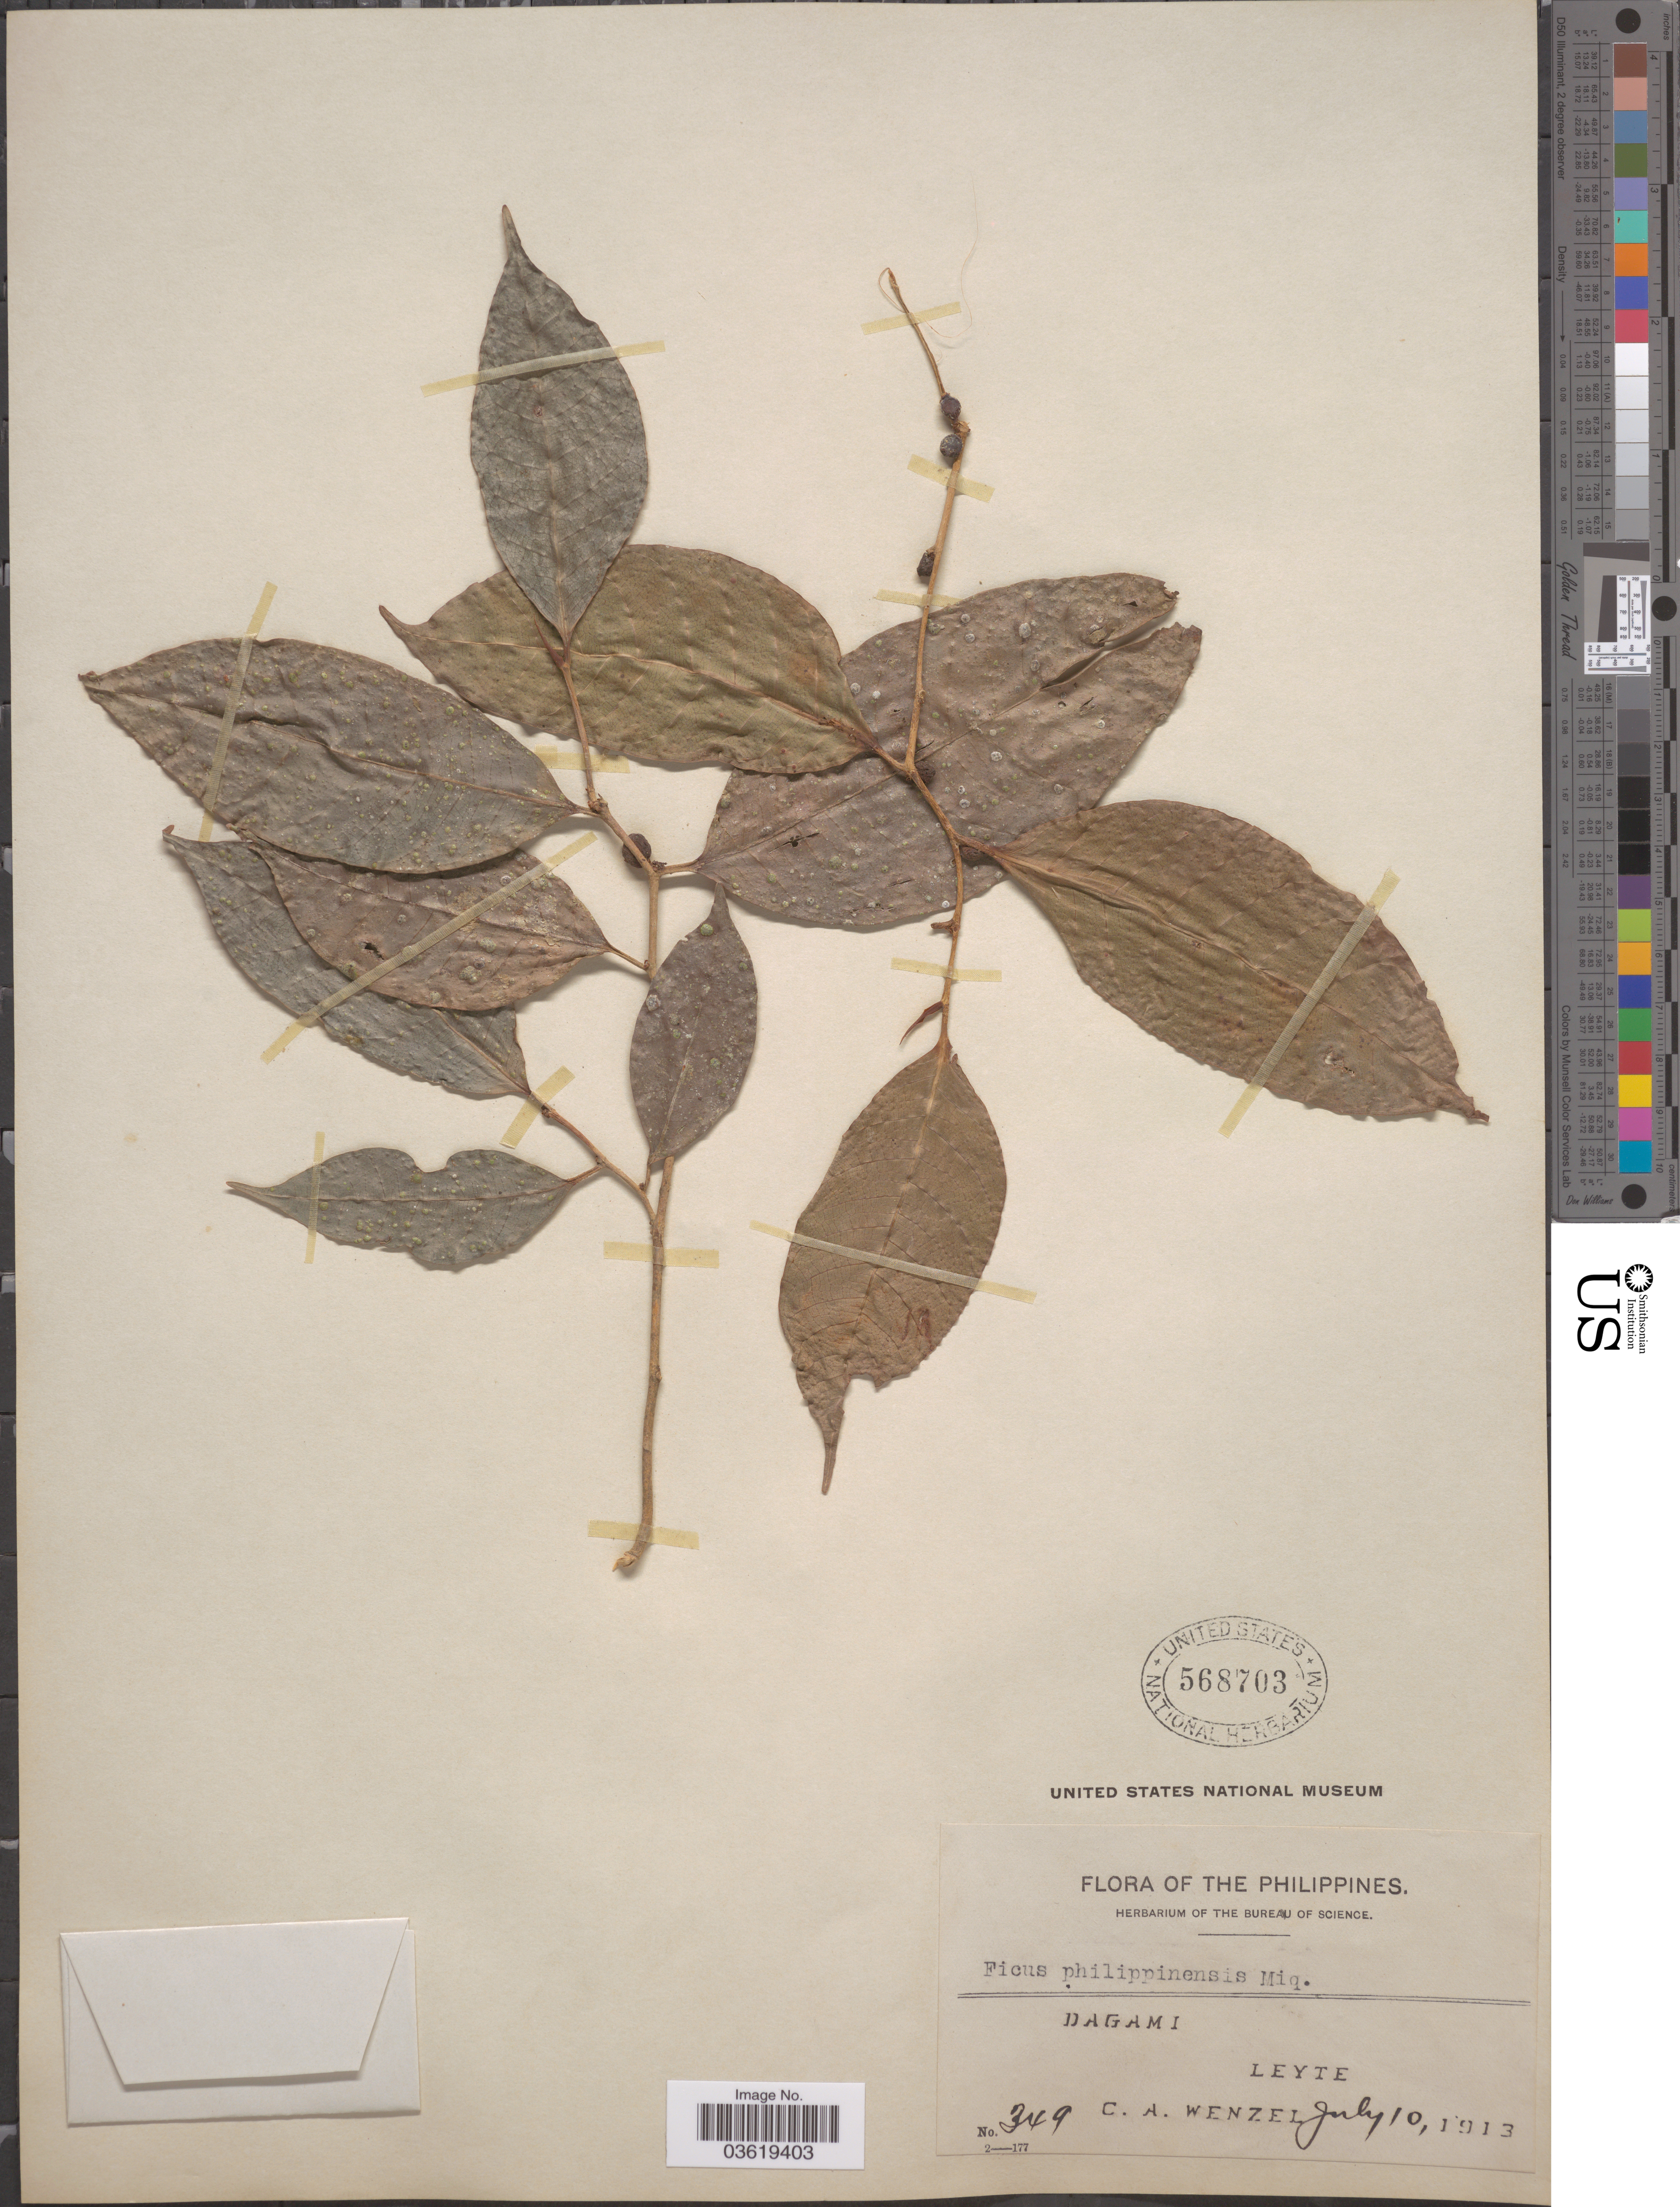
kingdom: Plantae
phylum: Tracheophyta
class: Magnoliopsida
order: Rosales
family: Moraceae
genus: Ficus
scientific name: Ficus philippinensis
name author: Miq.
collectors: C. Wenzel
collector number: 349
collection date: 1913-07-10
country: Philippines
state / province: Eastern Visayas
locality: Dagami. Leyte.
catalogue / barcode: US 568703